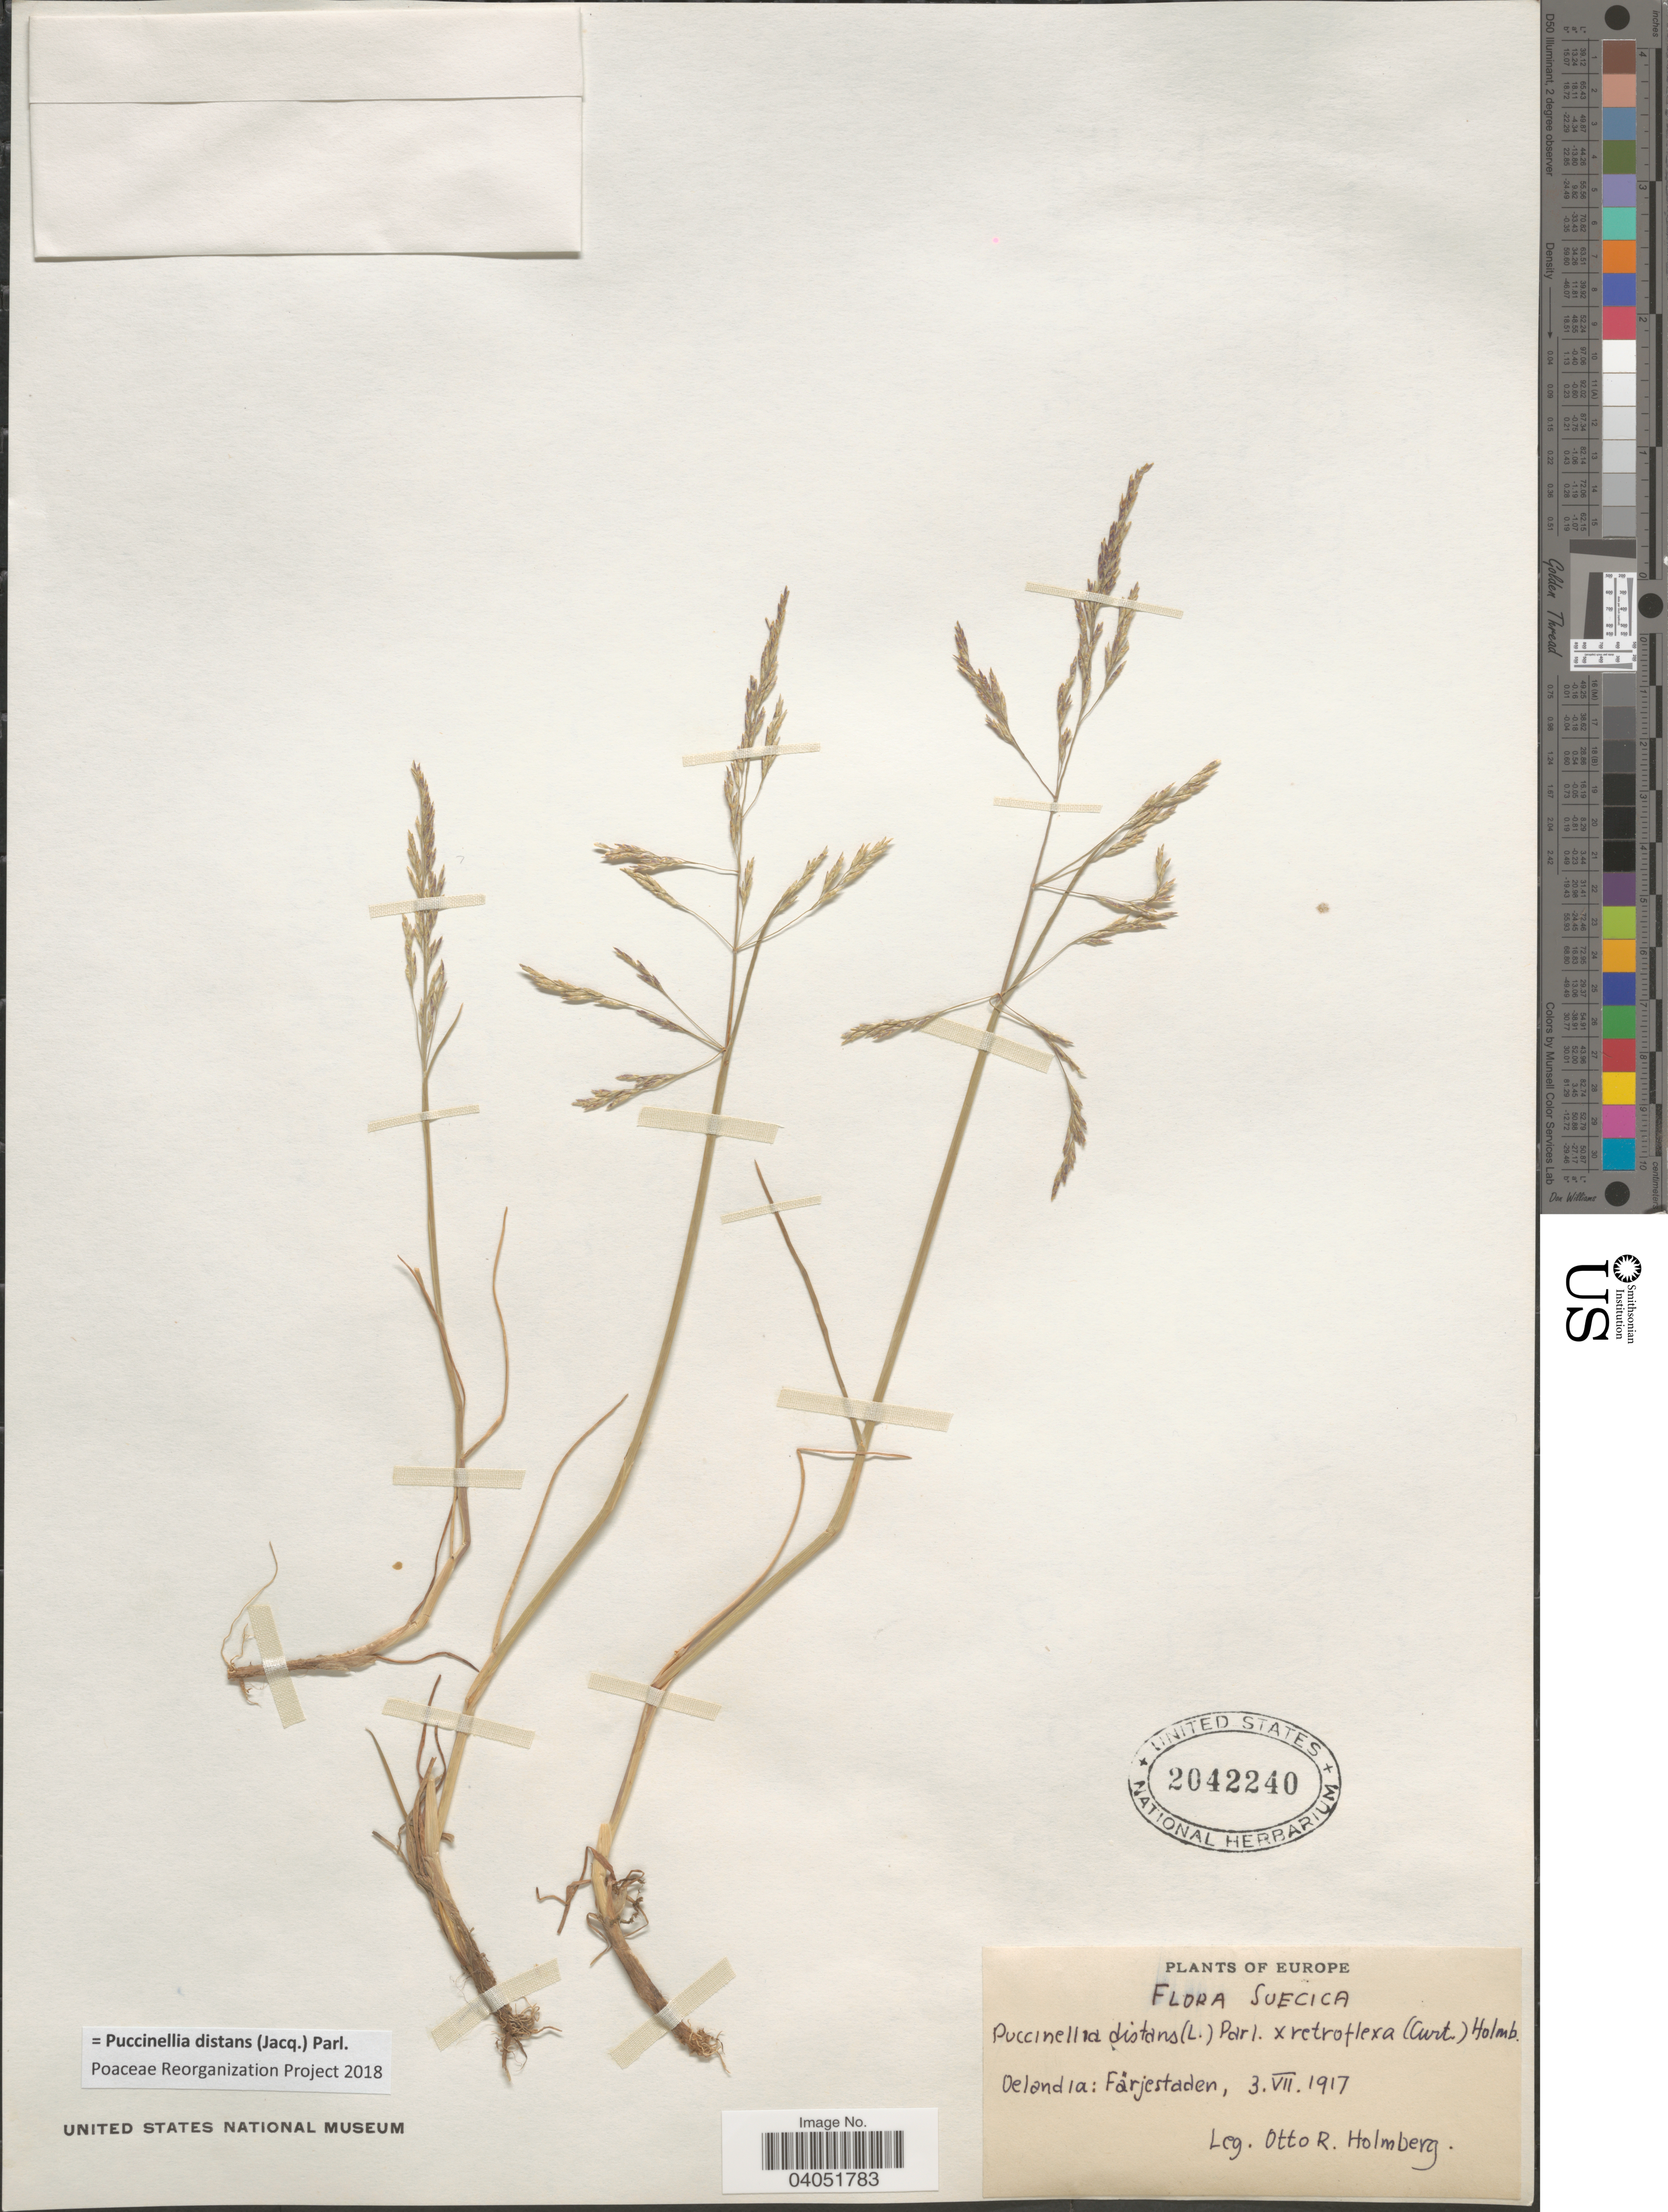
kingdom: Plantae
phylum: Tracheophyta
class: Liliopsida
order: Poales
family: Poaceae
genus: Puccinellia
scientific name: Puccinellia distans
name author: (Jacq.) Parl.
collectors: O. Holmberg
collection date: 1917-07-03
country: Sweden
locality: Suecica. Oelandia: Färjestaden.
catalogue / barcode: US 2042240